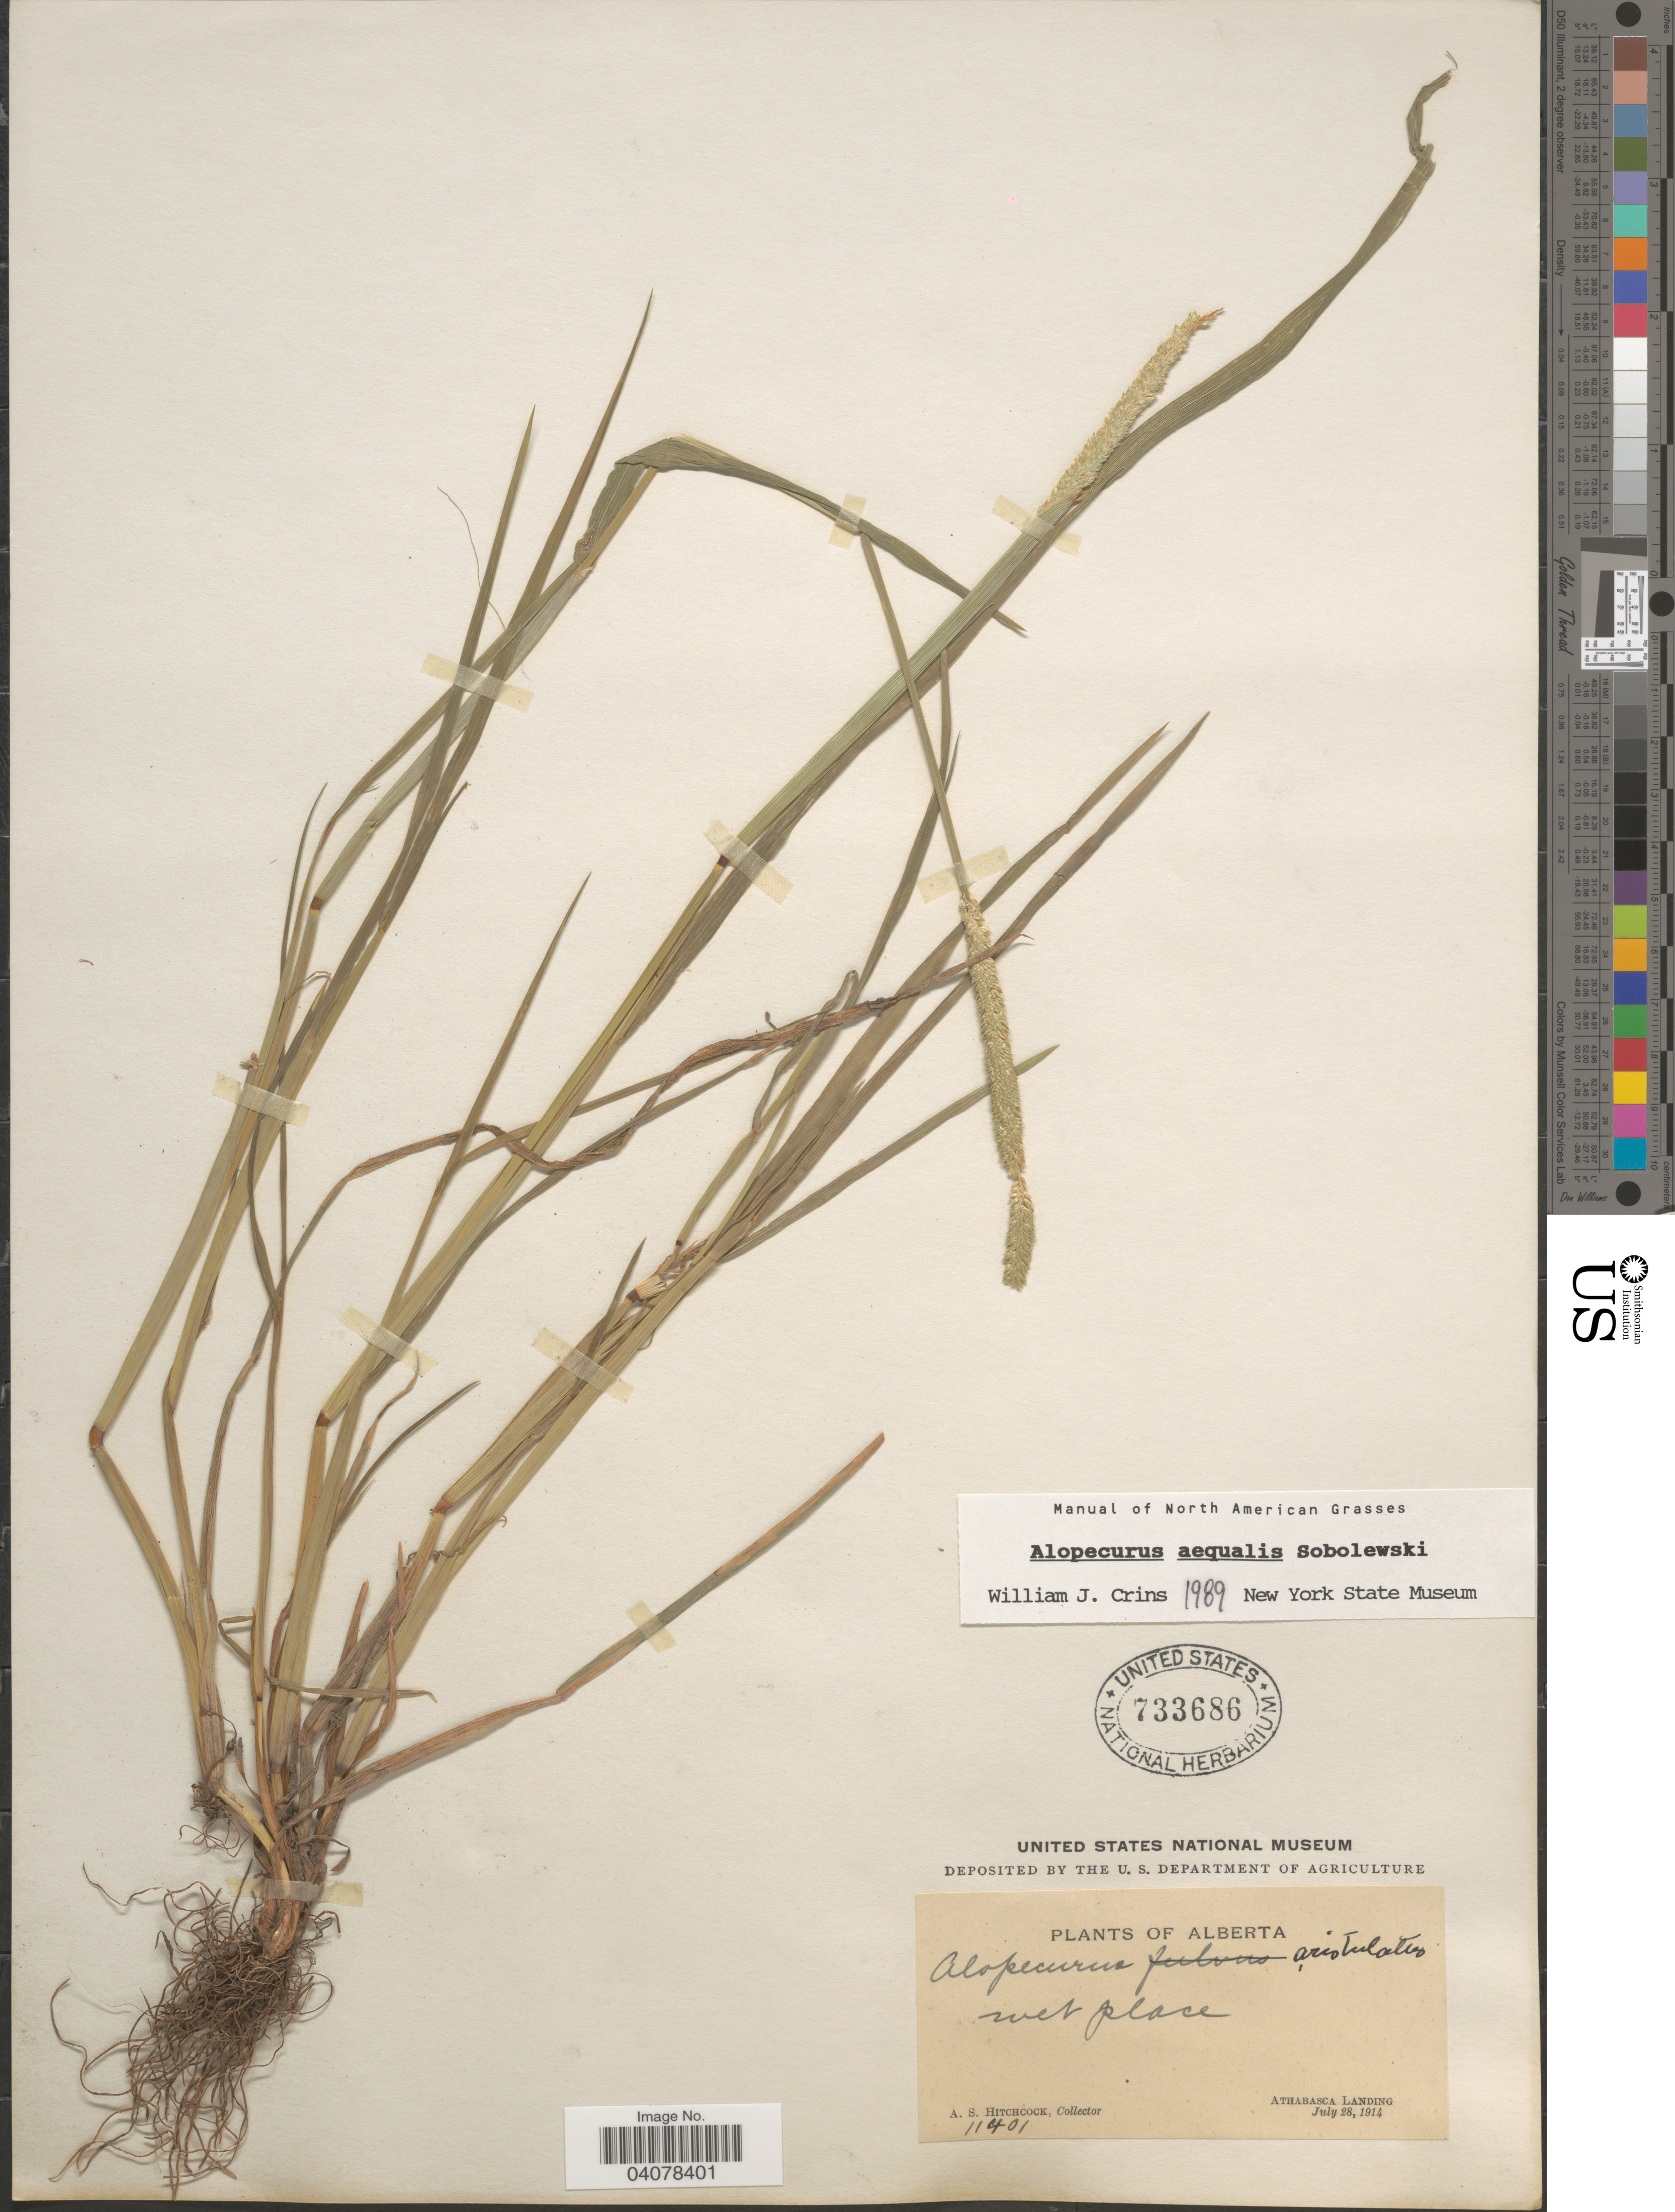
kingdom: Plantae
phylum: Tracheophyta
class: Liliopsida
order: Poales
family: Poaceae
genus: Alopecurus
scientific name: Alopecurus aequalis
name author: Sobol.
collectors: A. S. Hitchcock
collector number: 11401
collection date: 1914-07-28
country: Canada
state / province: Alberta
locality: Athabasca Landing.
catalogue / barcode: US 733686